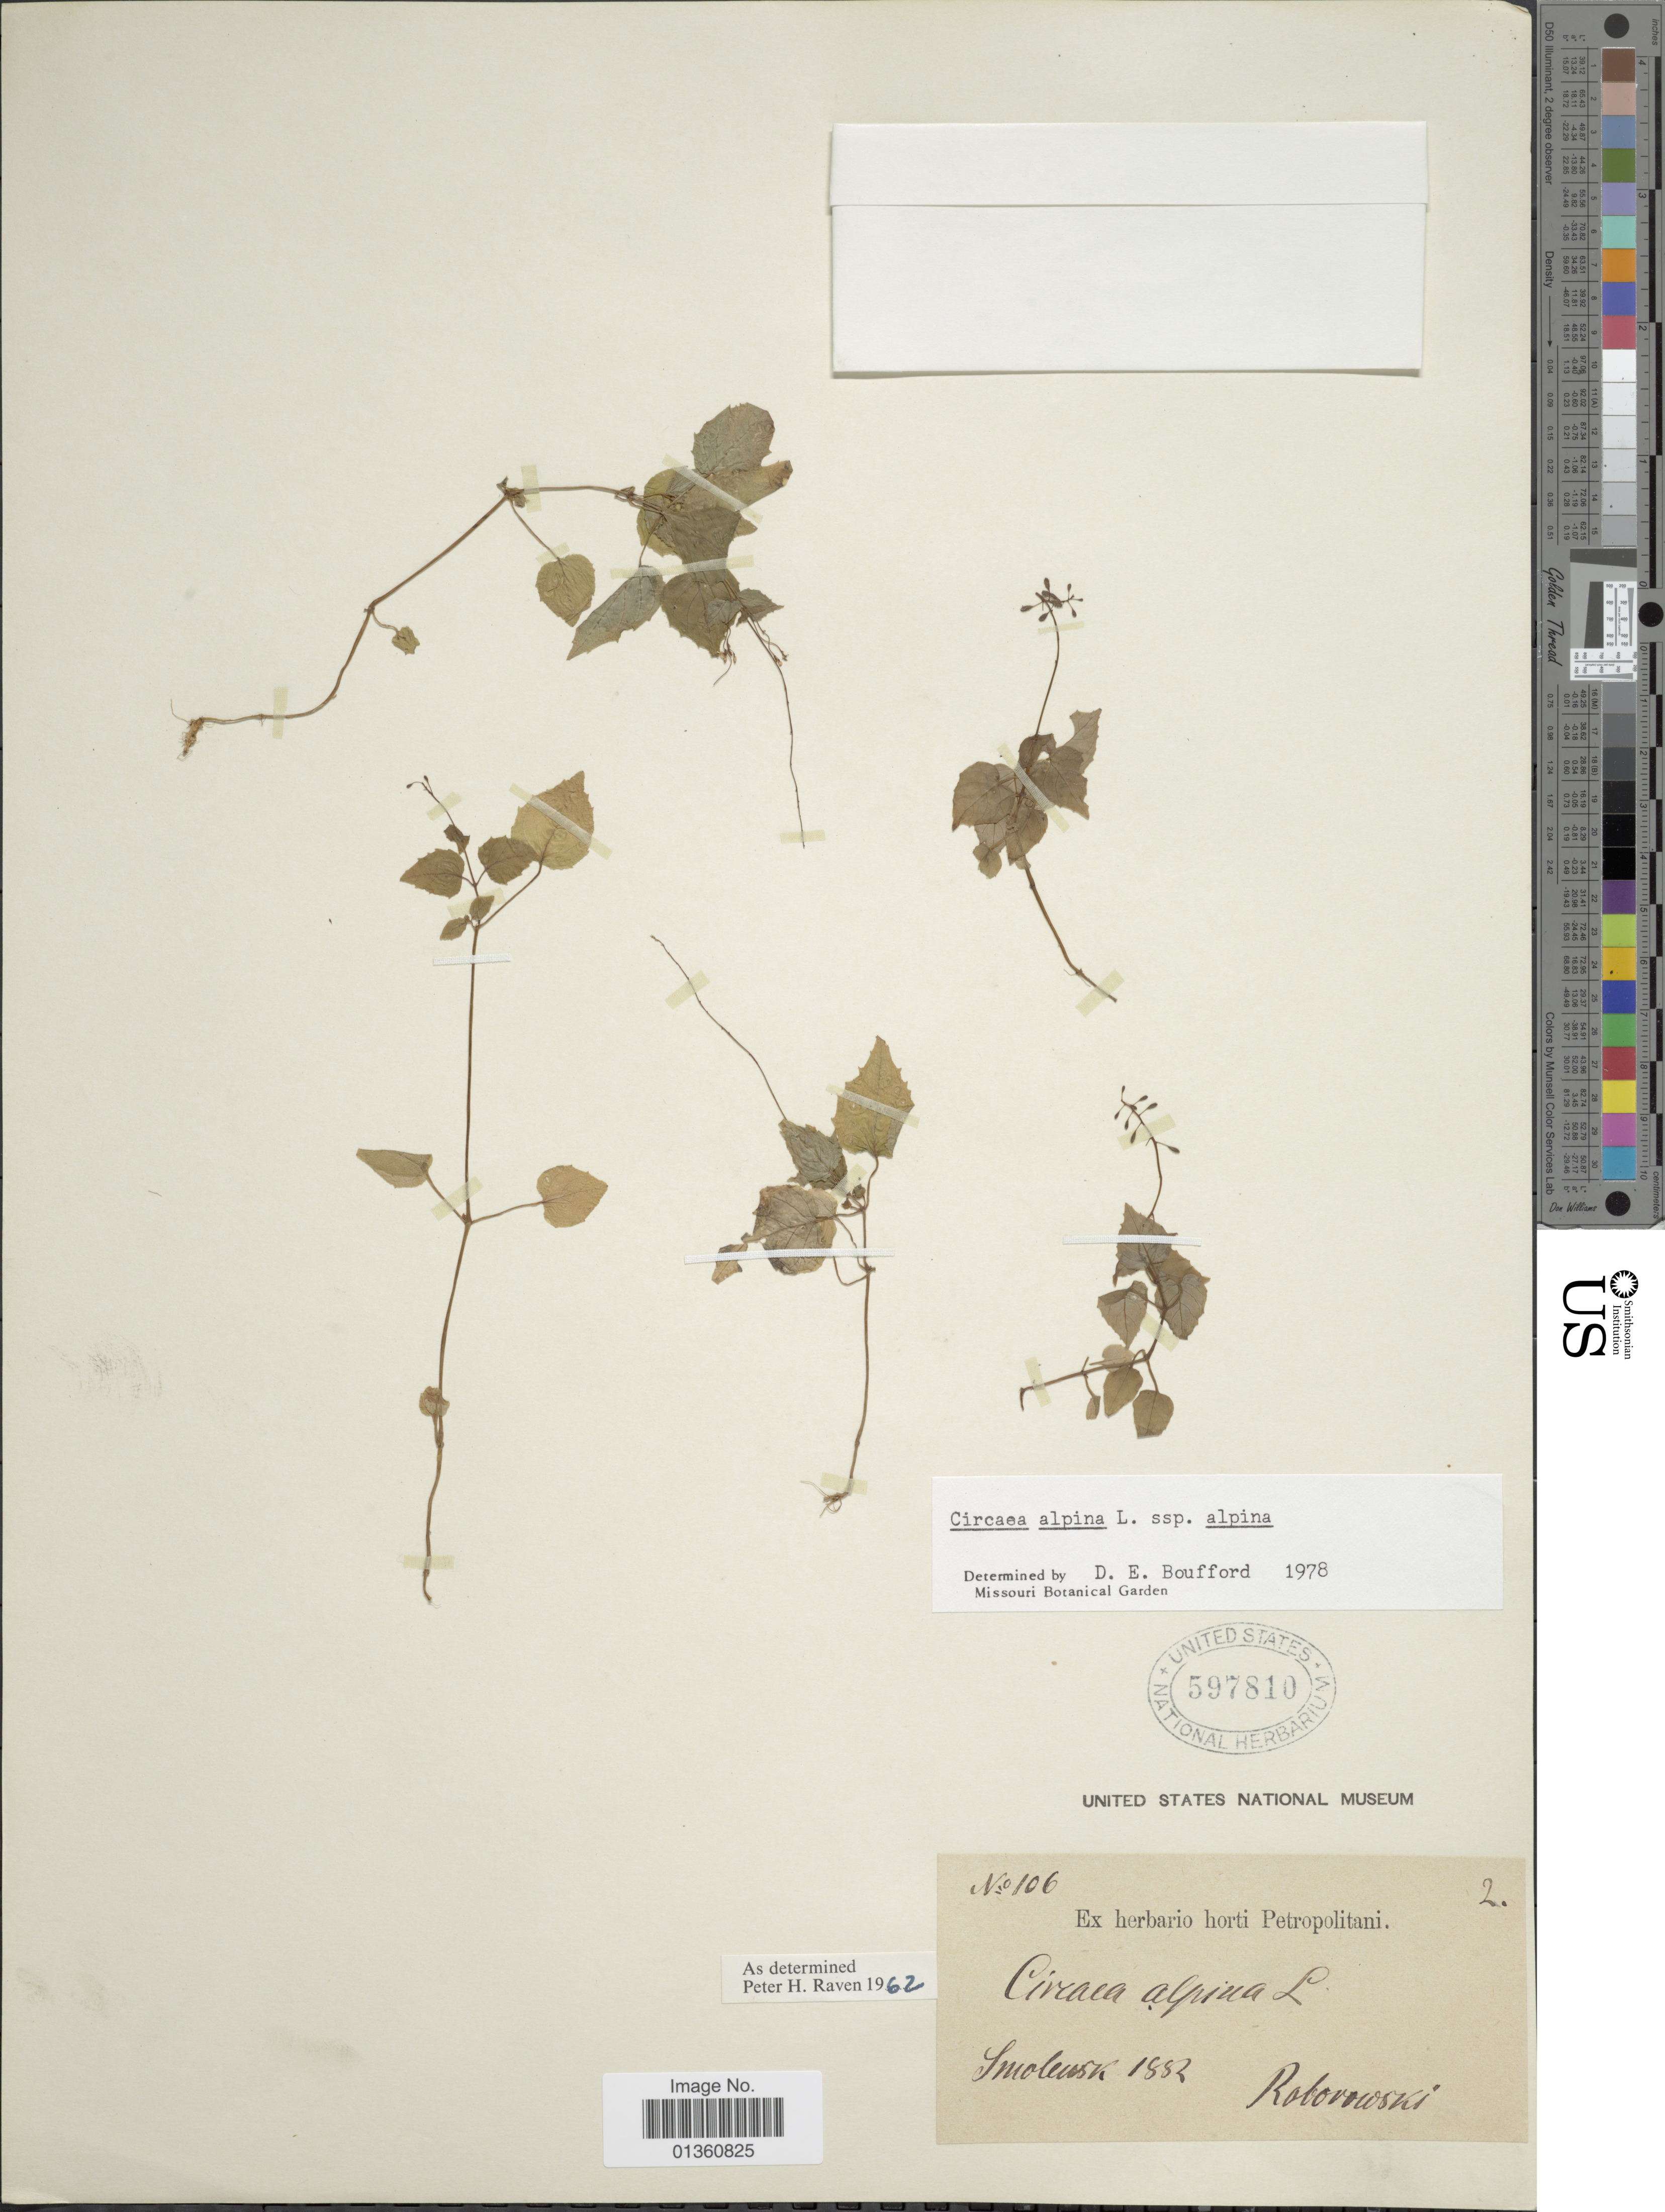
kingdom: Plantae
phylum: Tracheophyta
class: Magnoliopsida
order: Myrtales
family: Onagraceae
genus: Circaea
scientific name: Circaea alpina subsp. alpina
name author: L.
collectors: Robovowski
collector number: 106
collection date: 1882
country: Russian Federation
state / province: Smolensk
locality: Smolensk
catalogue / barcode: US 597810